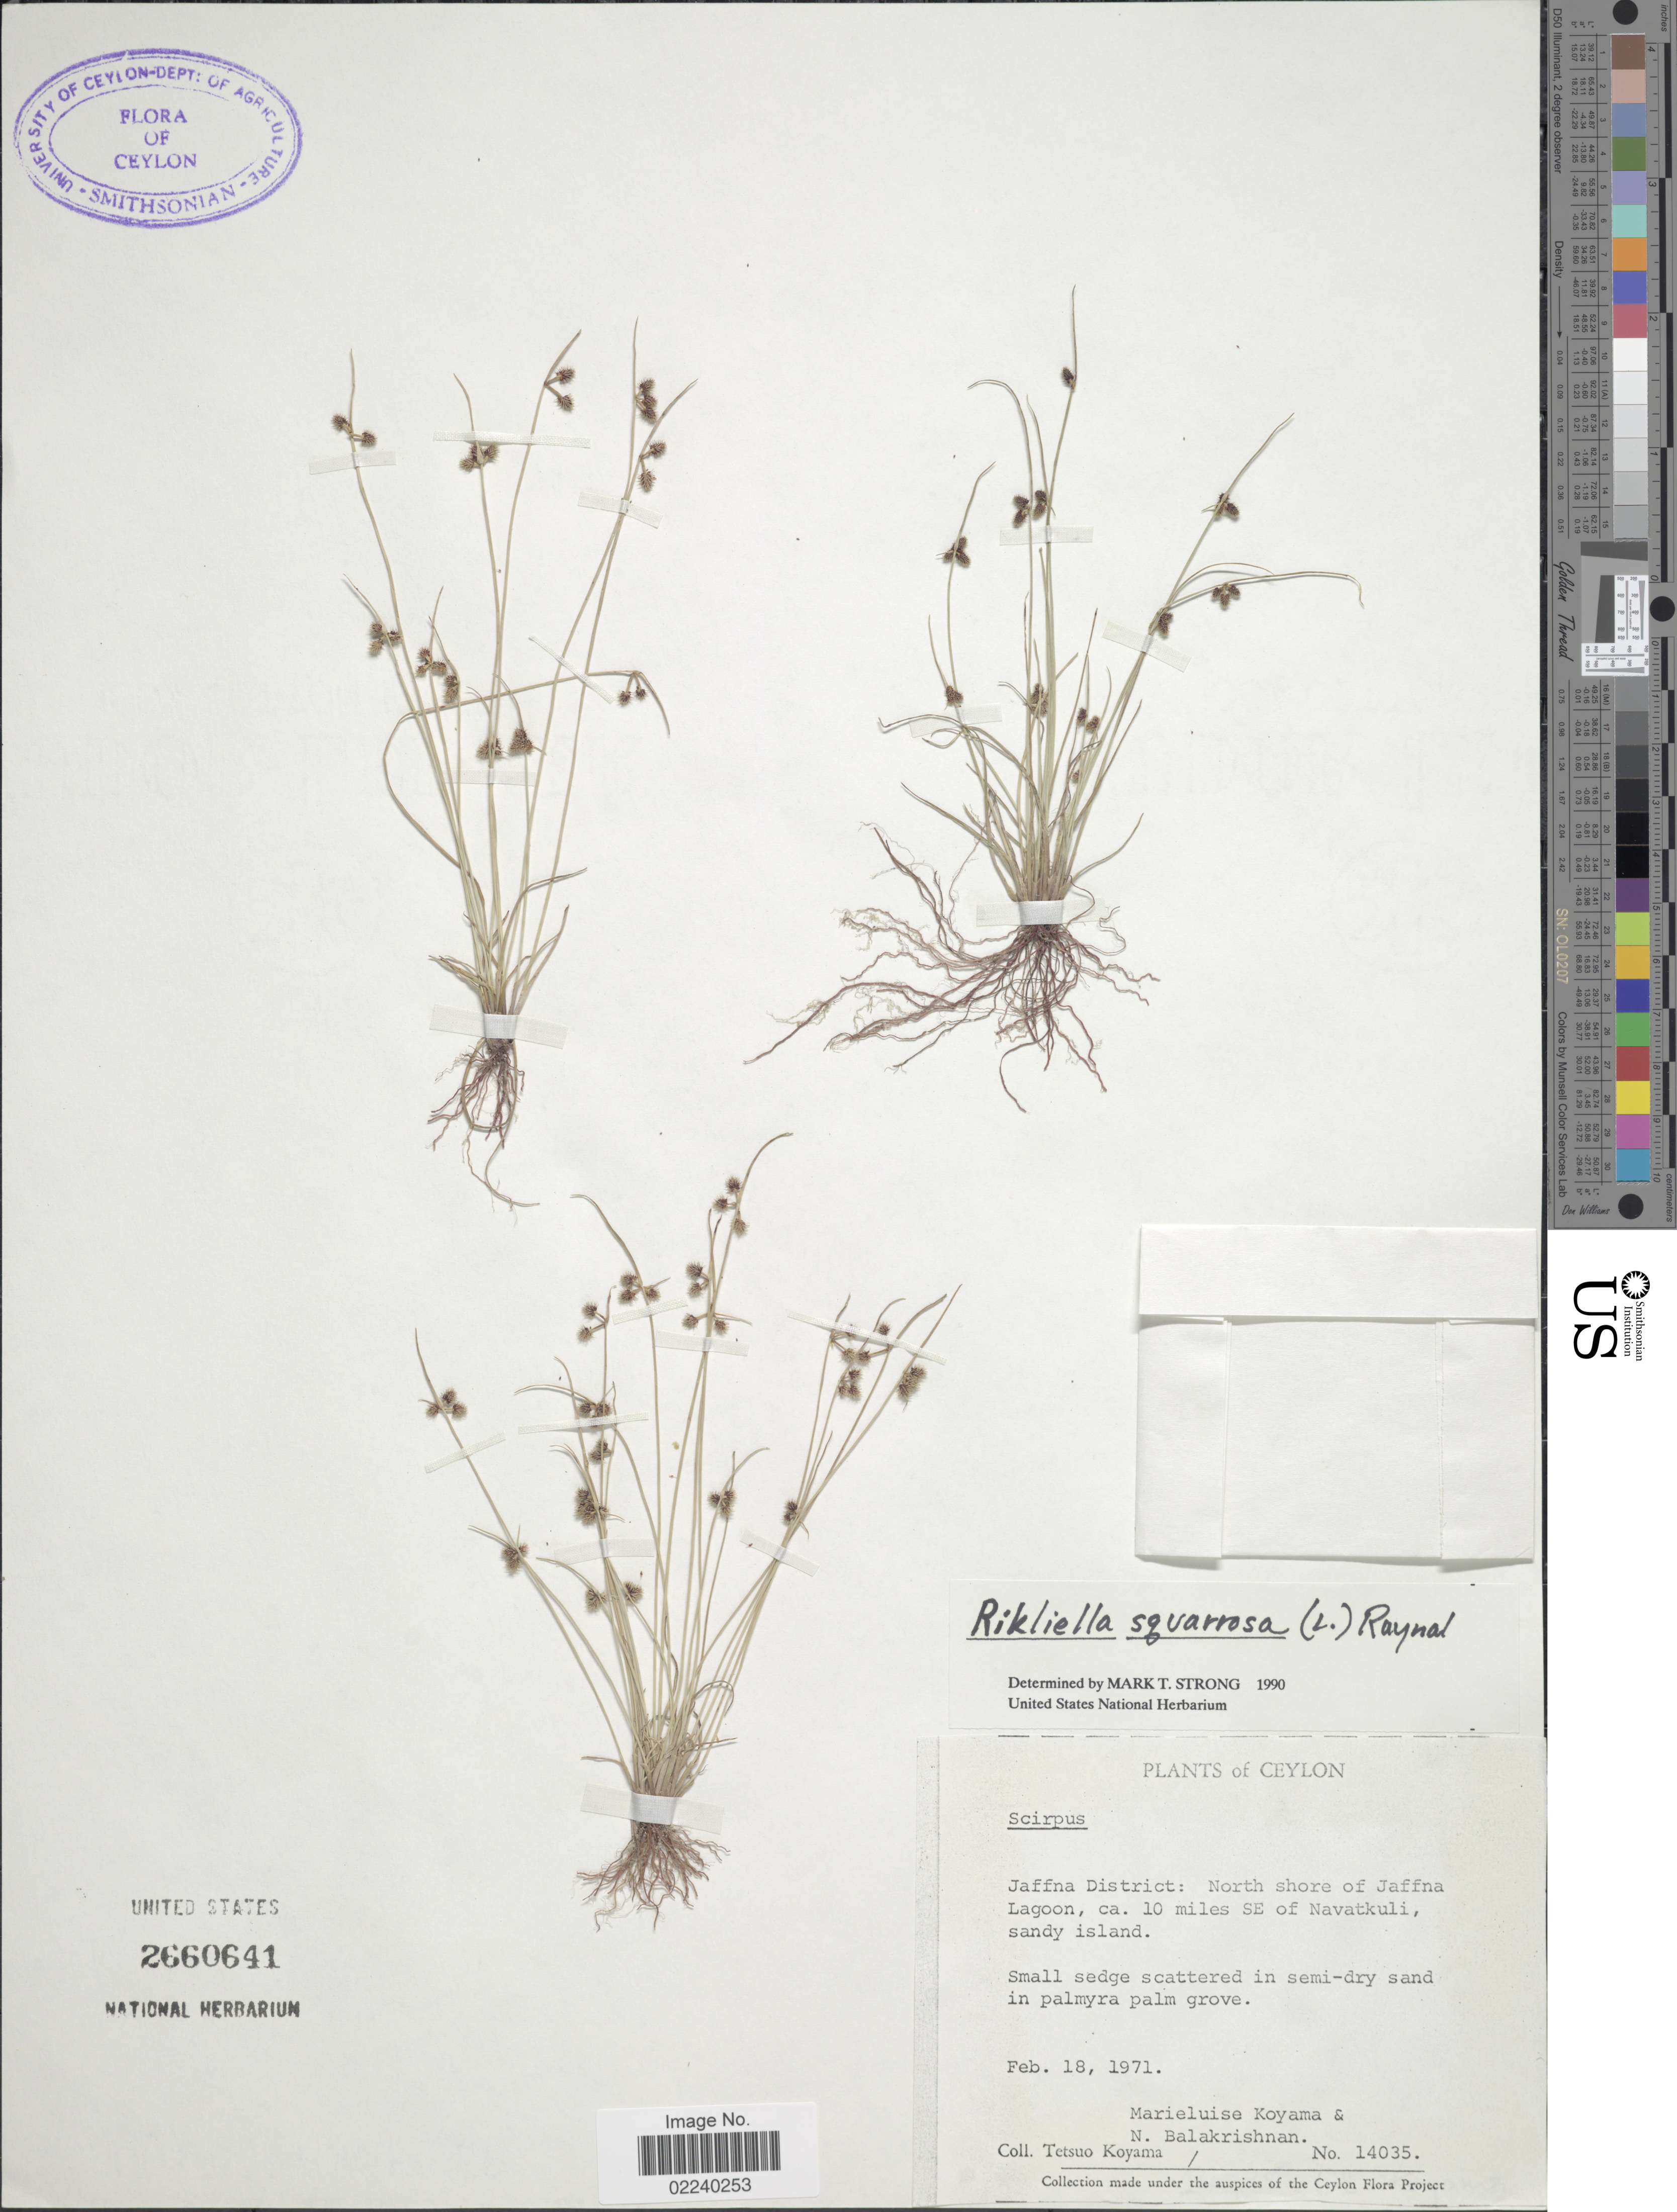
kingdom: Plantae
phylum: Tracheophyta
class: Liliopsida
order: Poales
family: Cyperaceae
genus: Cyperus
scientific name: Cyperus neochinensis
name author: (Tang & F.T. Wang) Bauters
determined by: Strong, M. T., (US), Smithsonian Institution - National Museum of Natural History (UNITED STATES)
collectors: T. Koyama, M. Koyama & N. Balakrishnan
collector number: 14035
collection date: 1971-02-18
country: Sri Lanka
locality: Ceylon, Jaffna District: North shore of Jaffna Lagoon, ca. 10 miles SE of Navatkuli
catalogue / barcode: US 2660641